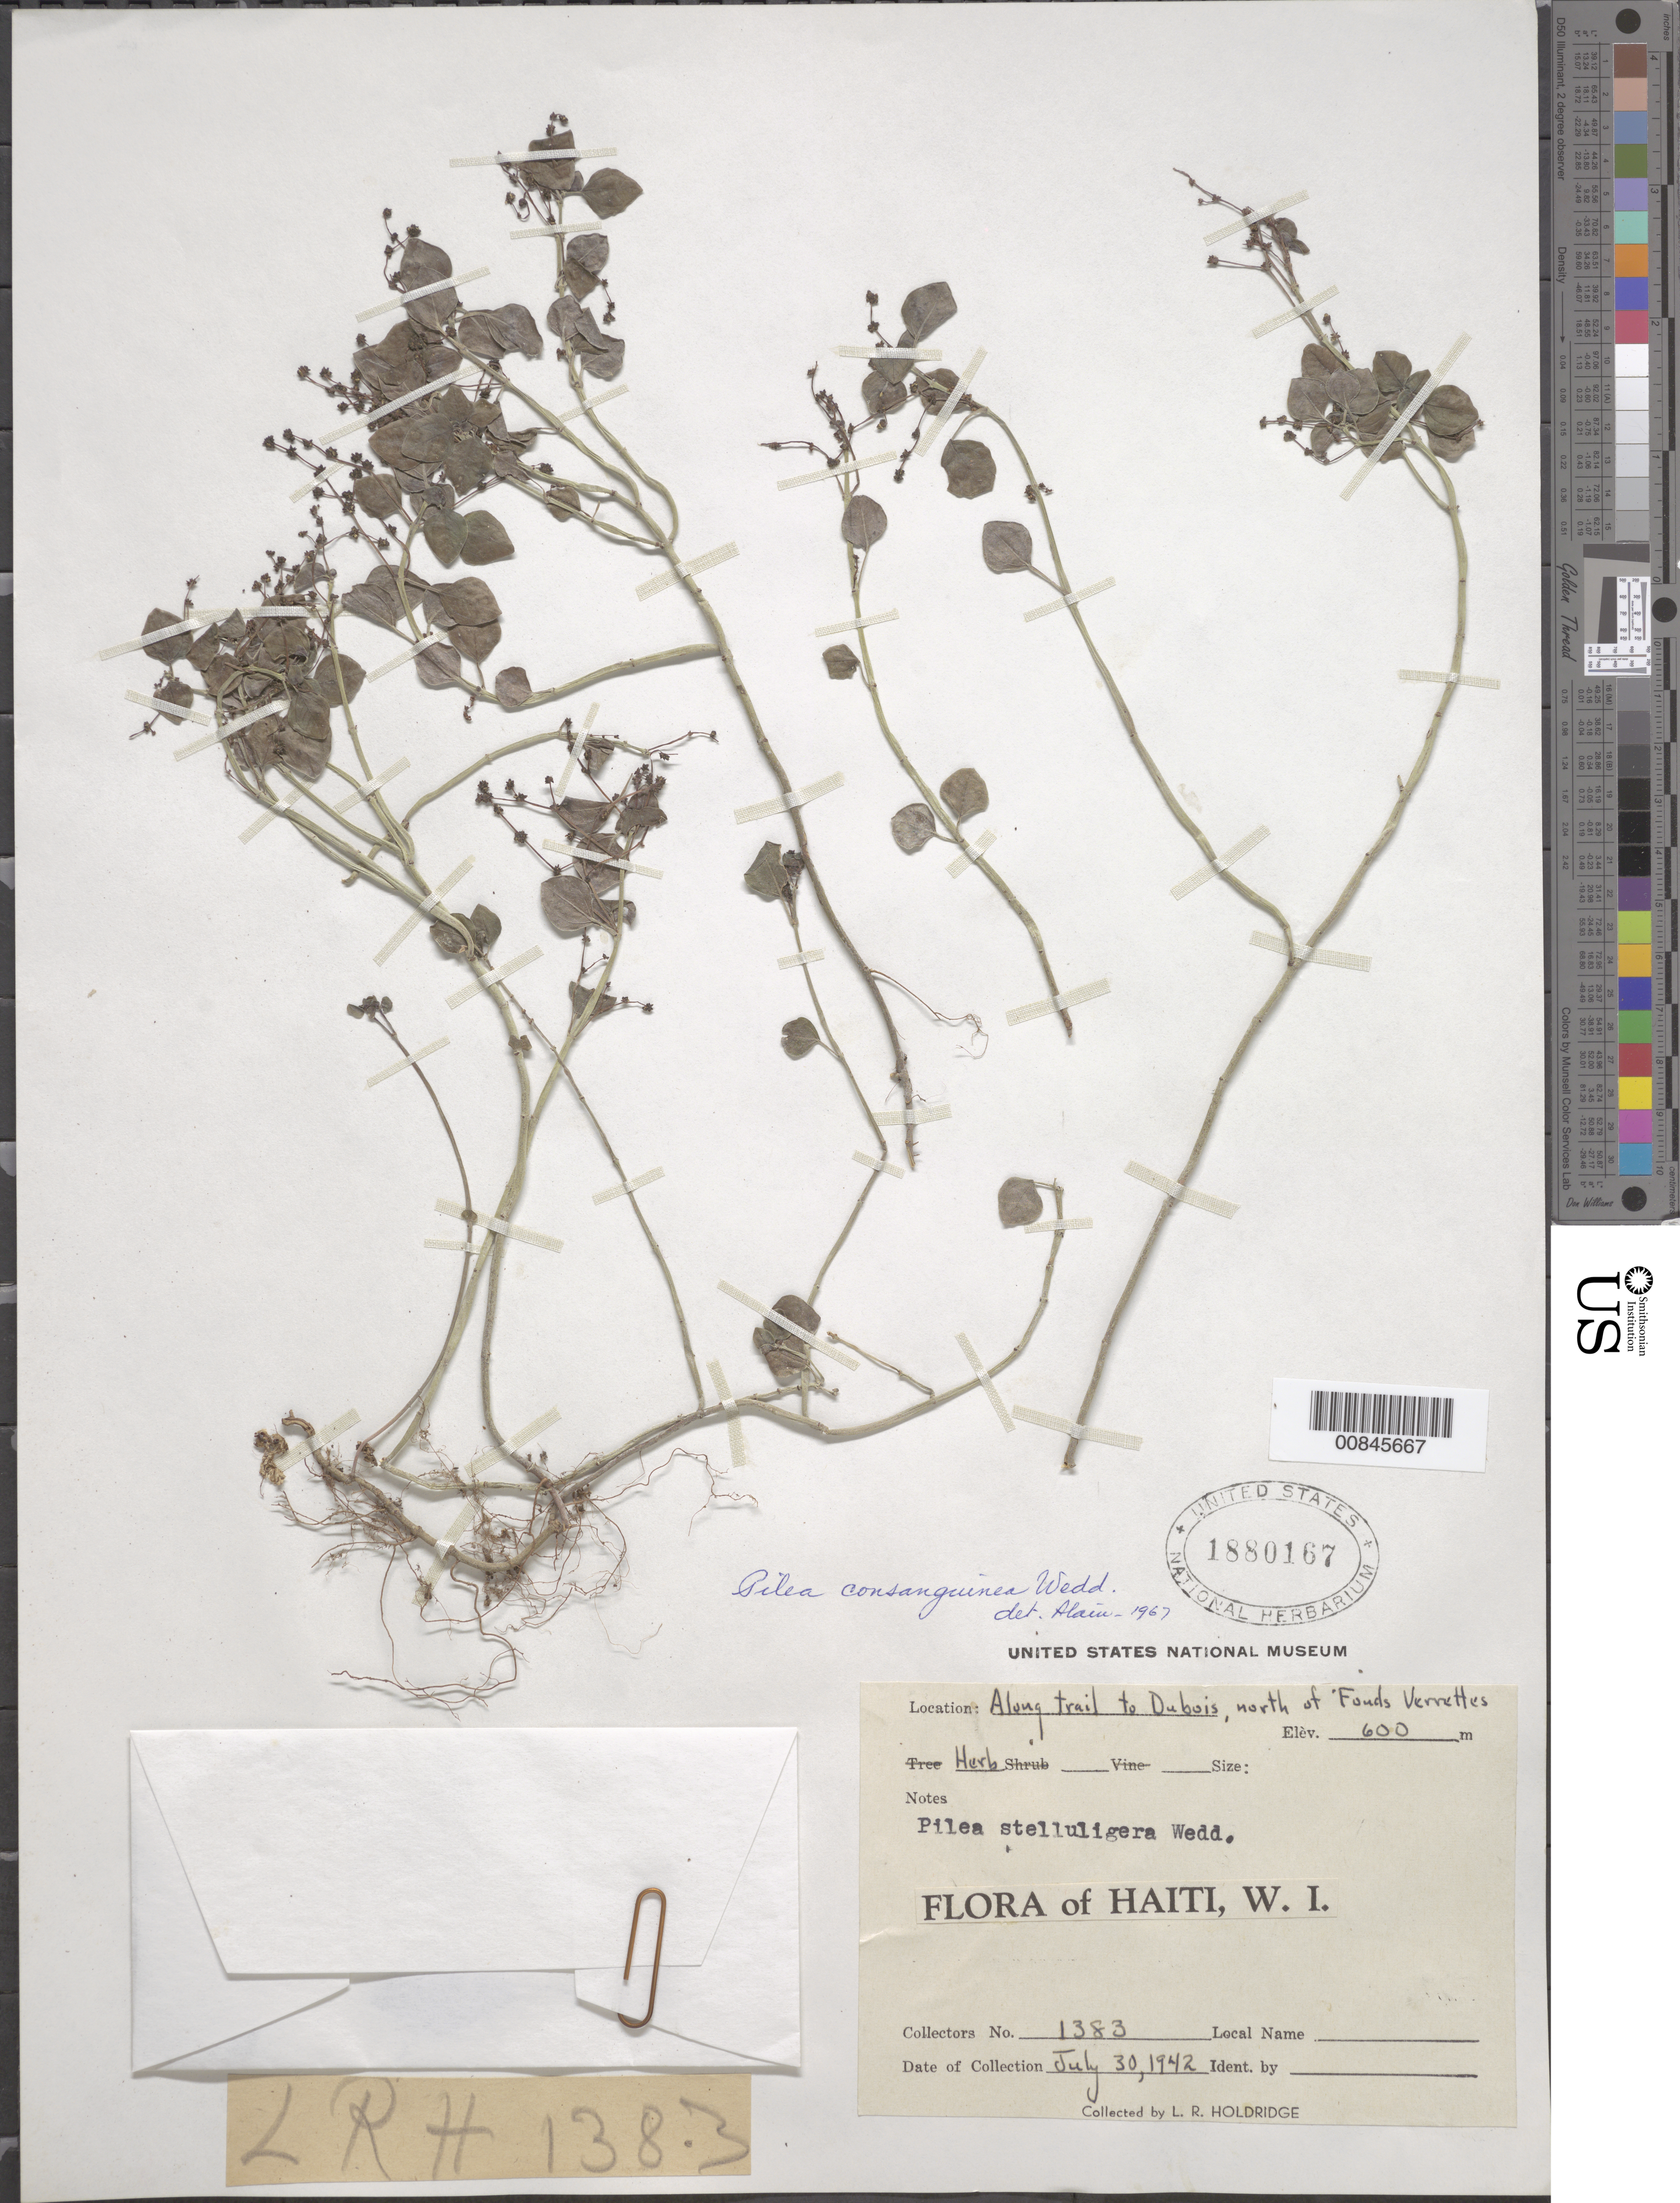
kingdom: Plantae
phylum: Tracheophyta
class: Magnoliopsida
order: Rosales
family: Urticaceae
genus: Pilea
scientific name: Pilea consanguinea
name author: Wedd.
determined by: Liogier, Alain H.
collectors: L. Holdridge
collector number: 1383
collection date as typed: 30 Jul 1942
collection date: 1942-07-30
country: Haiti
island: Hispaniola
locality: Along trail to Dubois, north of Fonds Varettes.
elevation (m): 600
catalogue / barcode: US 1880167